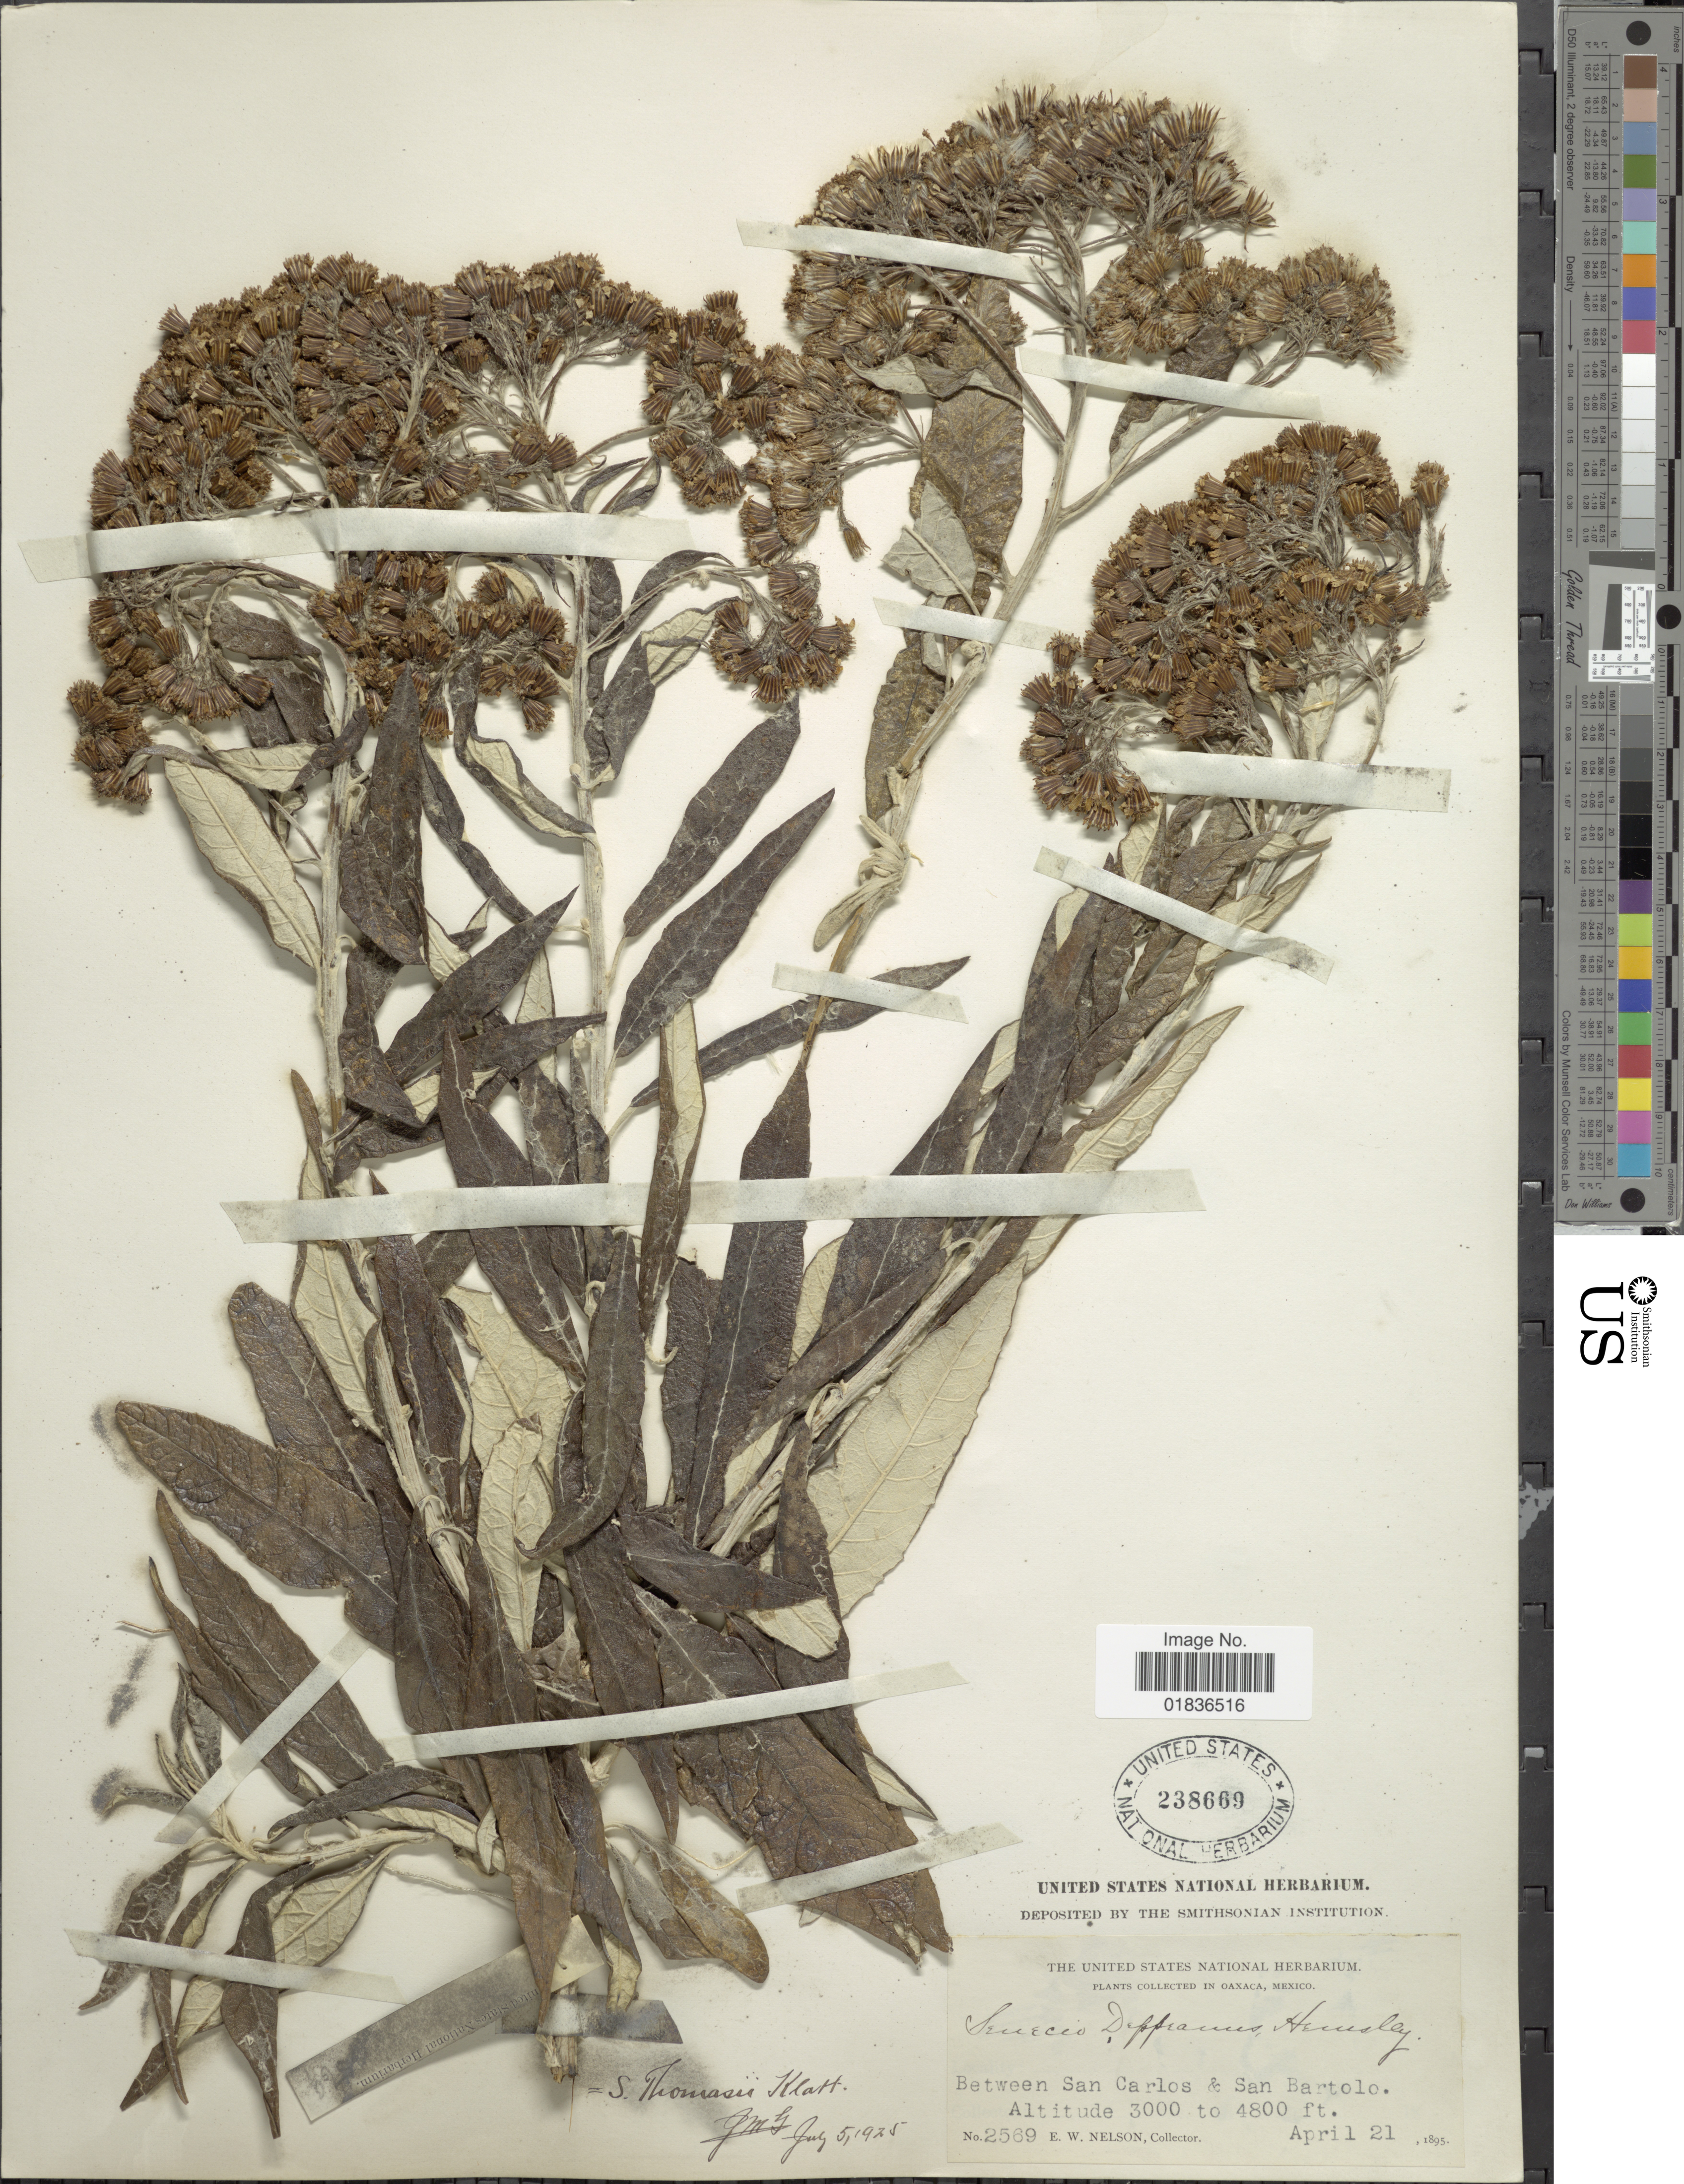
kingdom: Plantae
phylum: Tracheophyta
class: Magnoliopsida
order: Asterales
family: Asteraceae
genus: Senecio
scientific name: Senecio deppeanus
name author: Hemsl.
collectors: E. W. Nelson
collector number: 2589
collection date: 1895-04-21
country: Mexico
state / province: Oaxaca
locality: Between San Carlos & San Bartolo.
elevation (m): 914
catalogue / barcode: US 238669